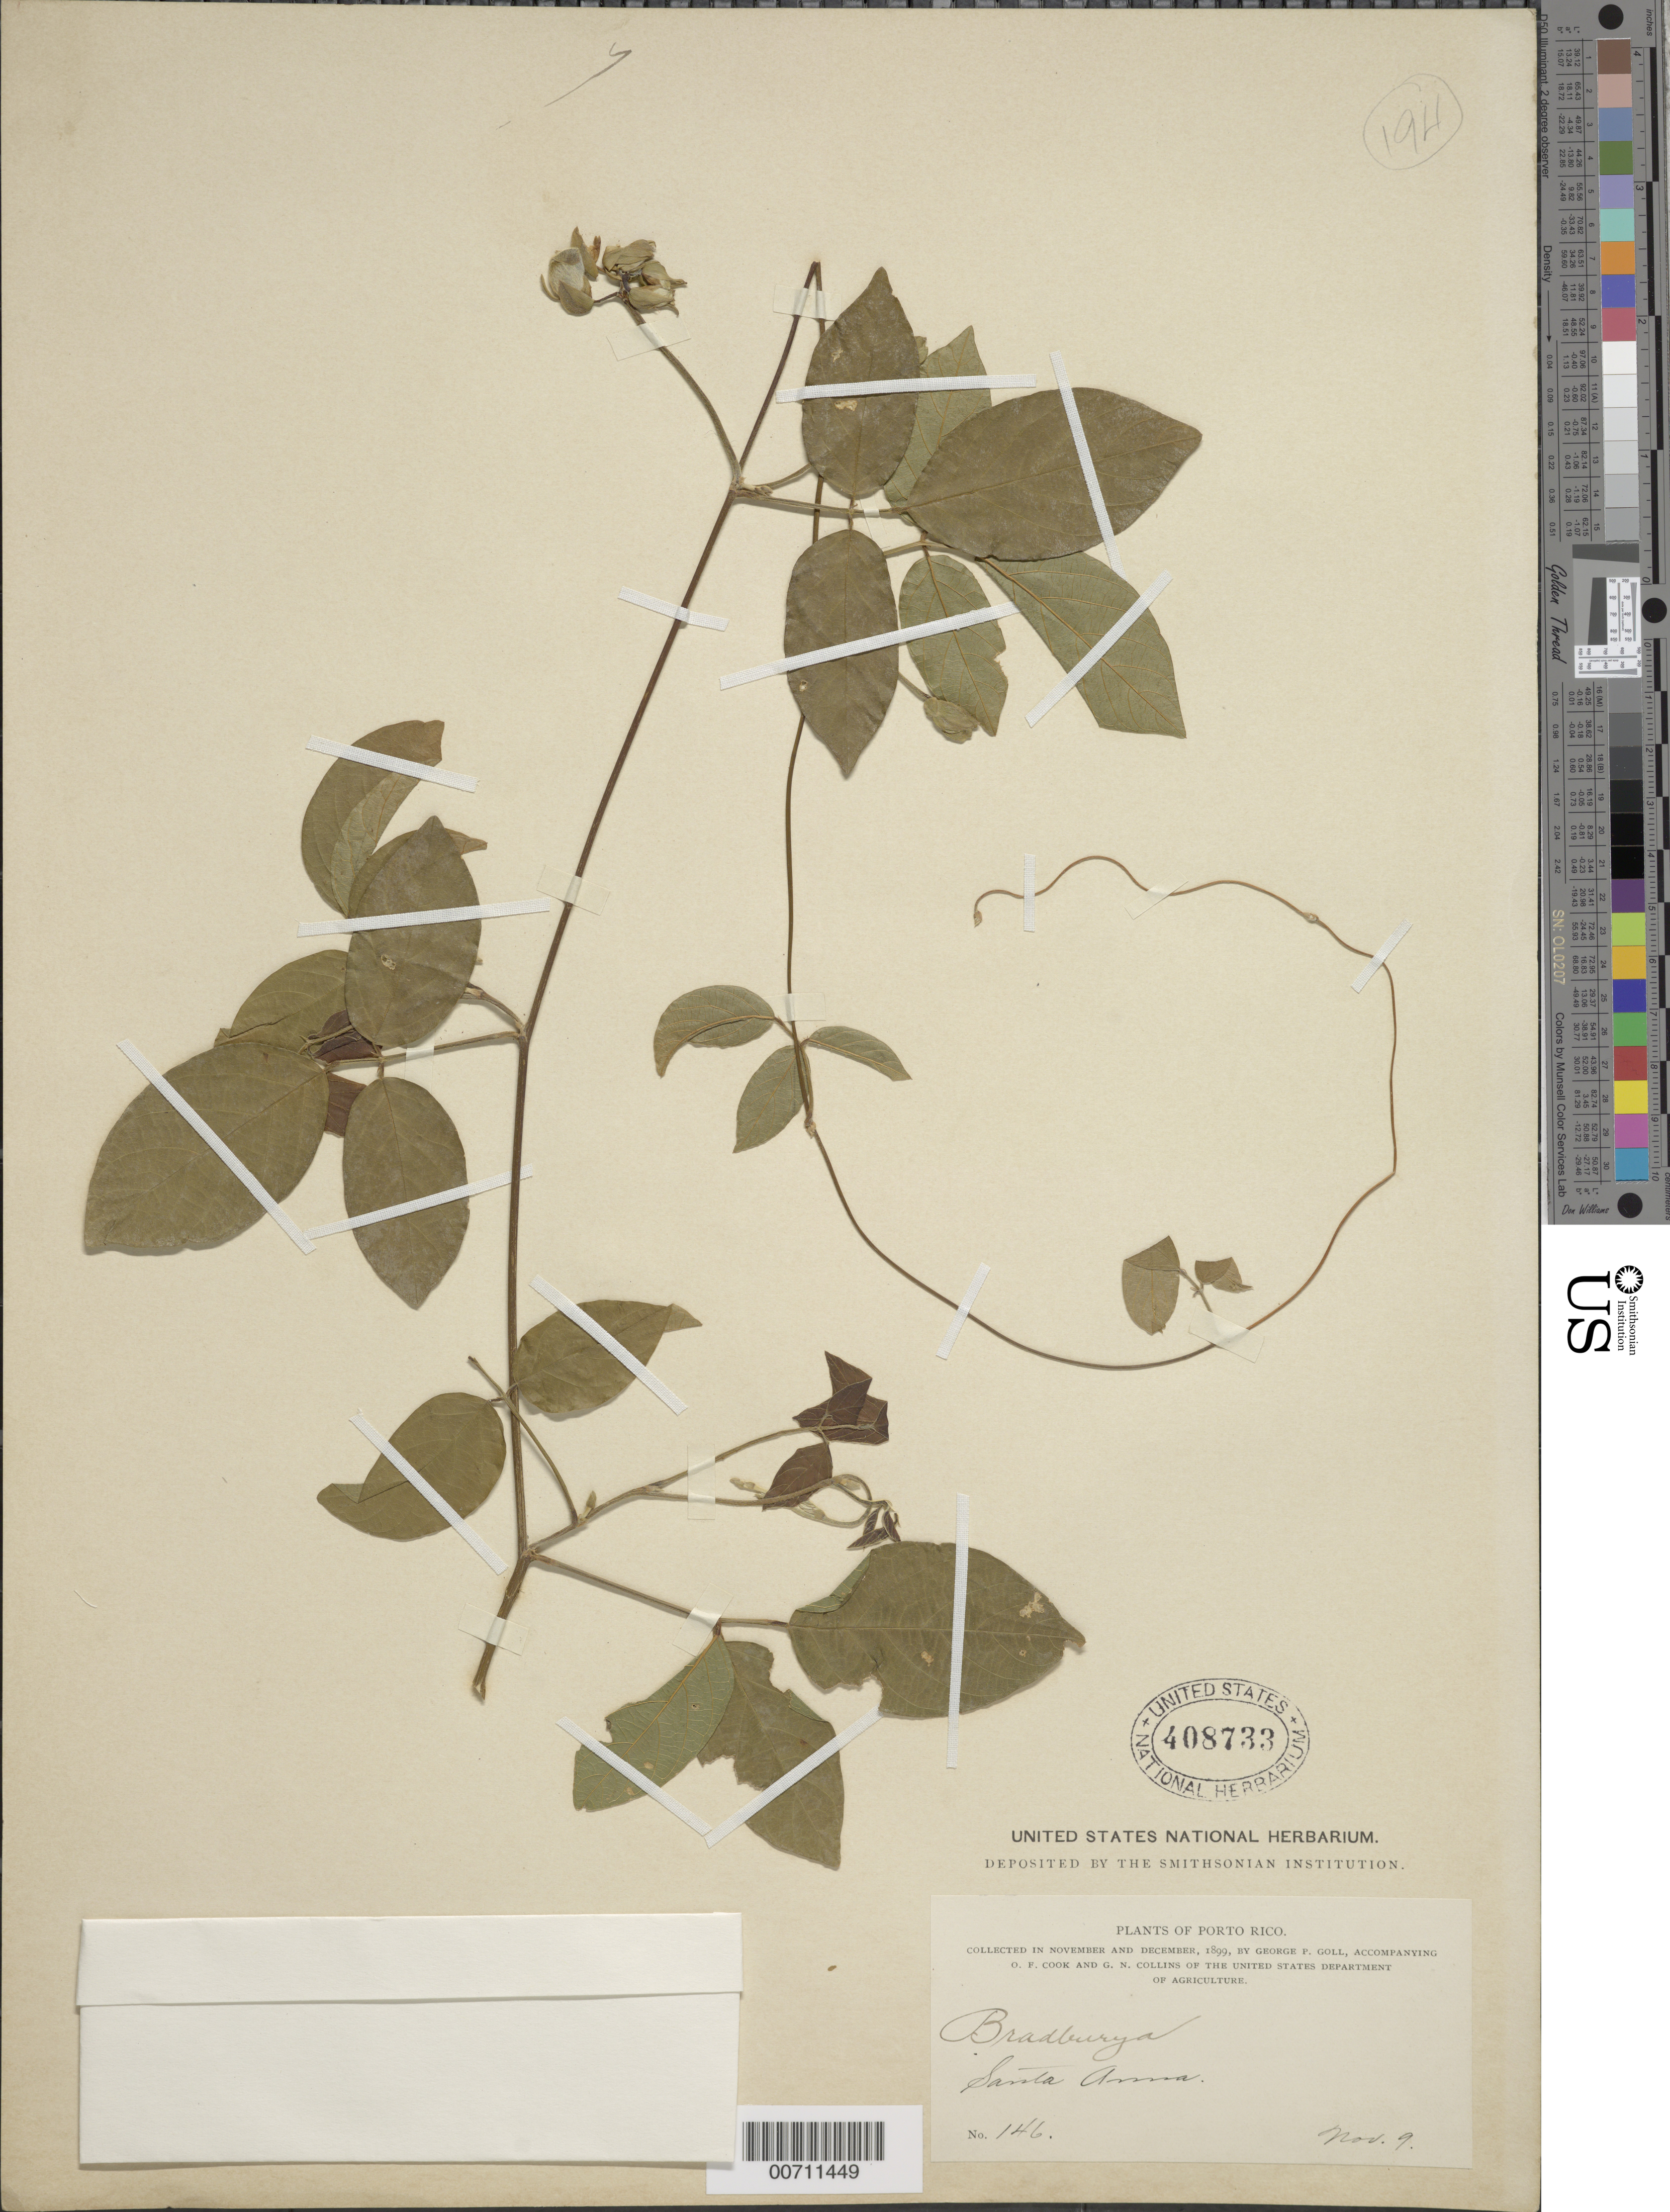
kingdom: Plantae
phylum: Tracheophyta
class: Magnoliopsida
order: Fabales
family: Fabaceae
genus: Centrosema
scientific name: Centrosema sp.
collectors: G. Goll, O. F. Cook & G. Collins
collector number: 146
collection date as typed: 09 Nov 1899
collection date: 1899-11-09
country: Puerto Rico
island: Greater Antilles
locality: Santa Anna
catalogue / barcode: US 408733